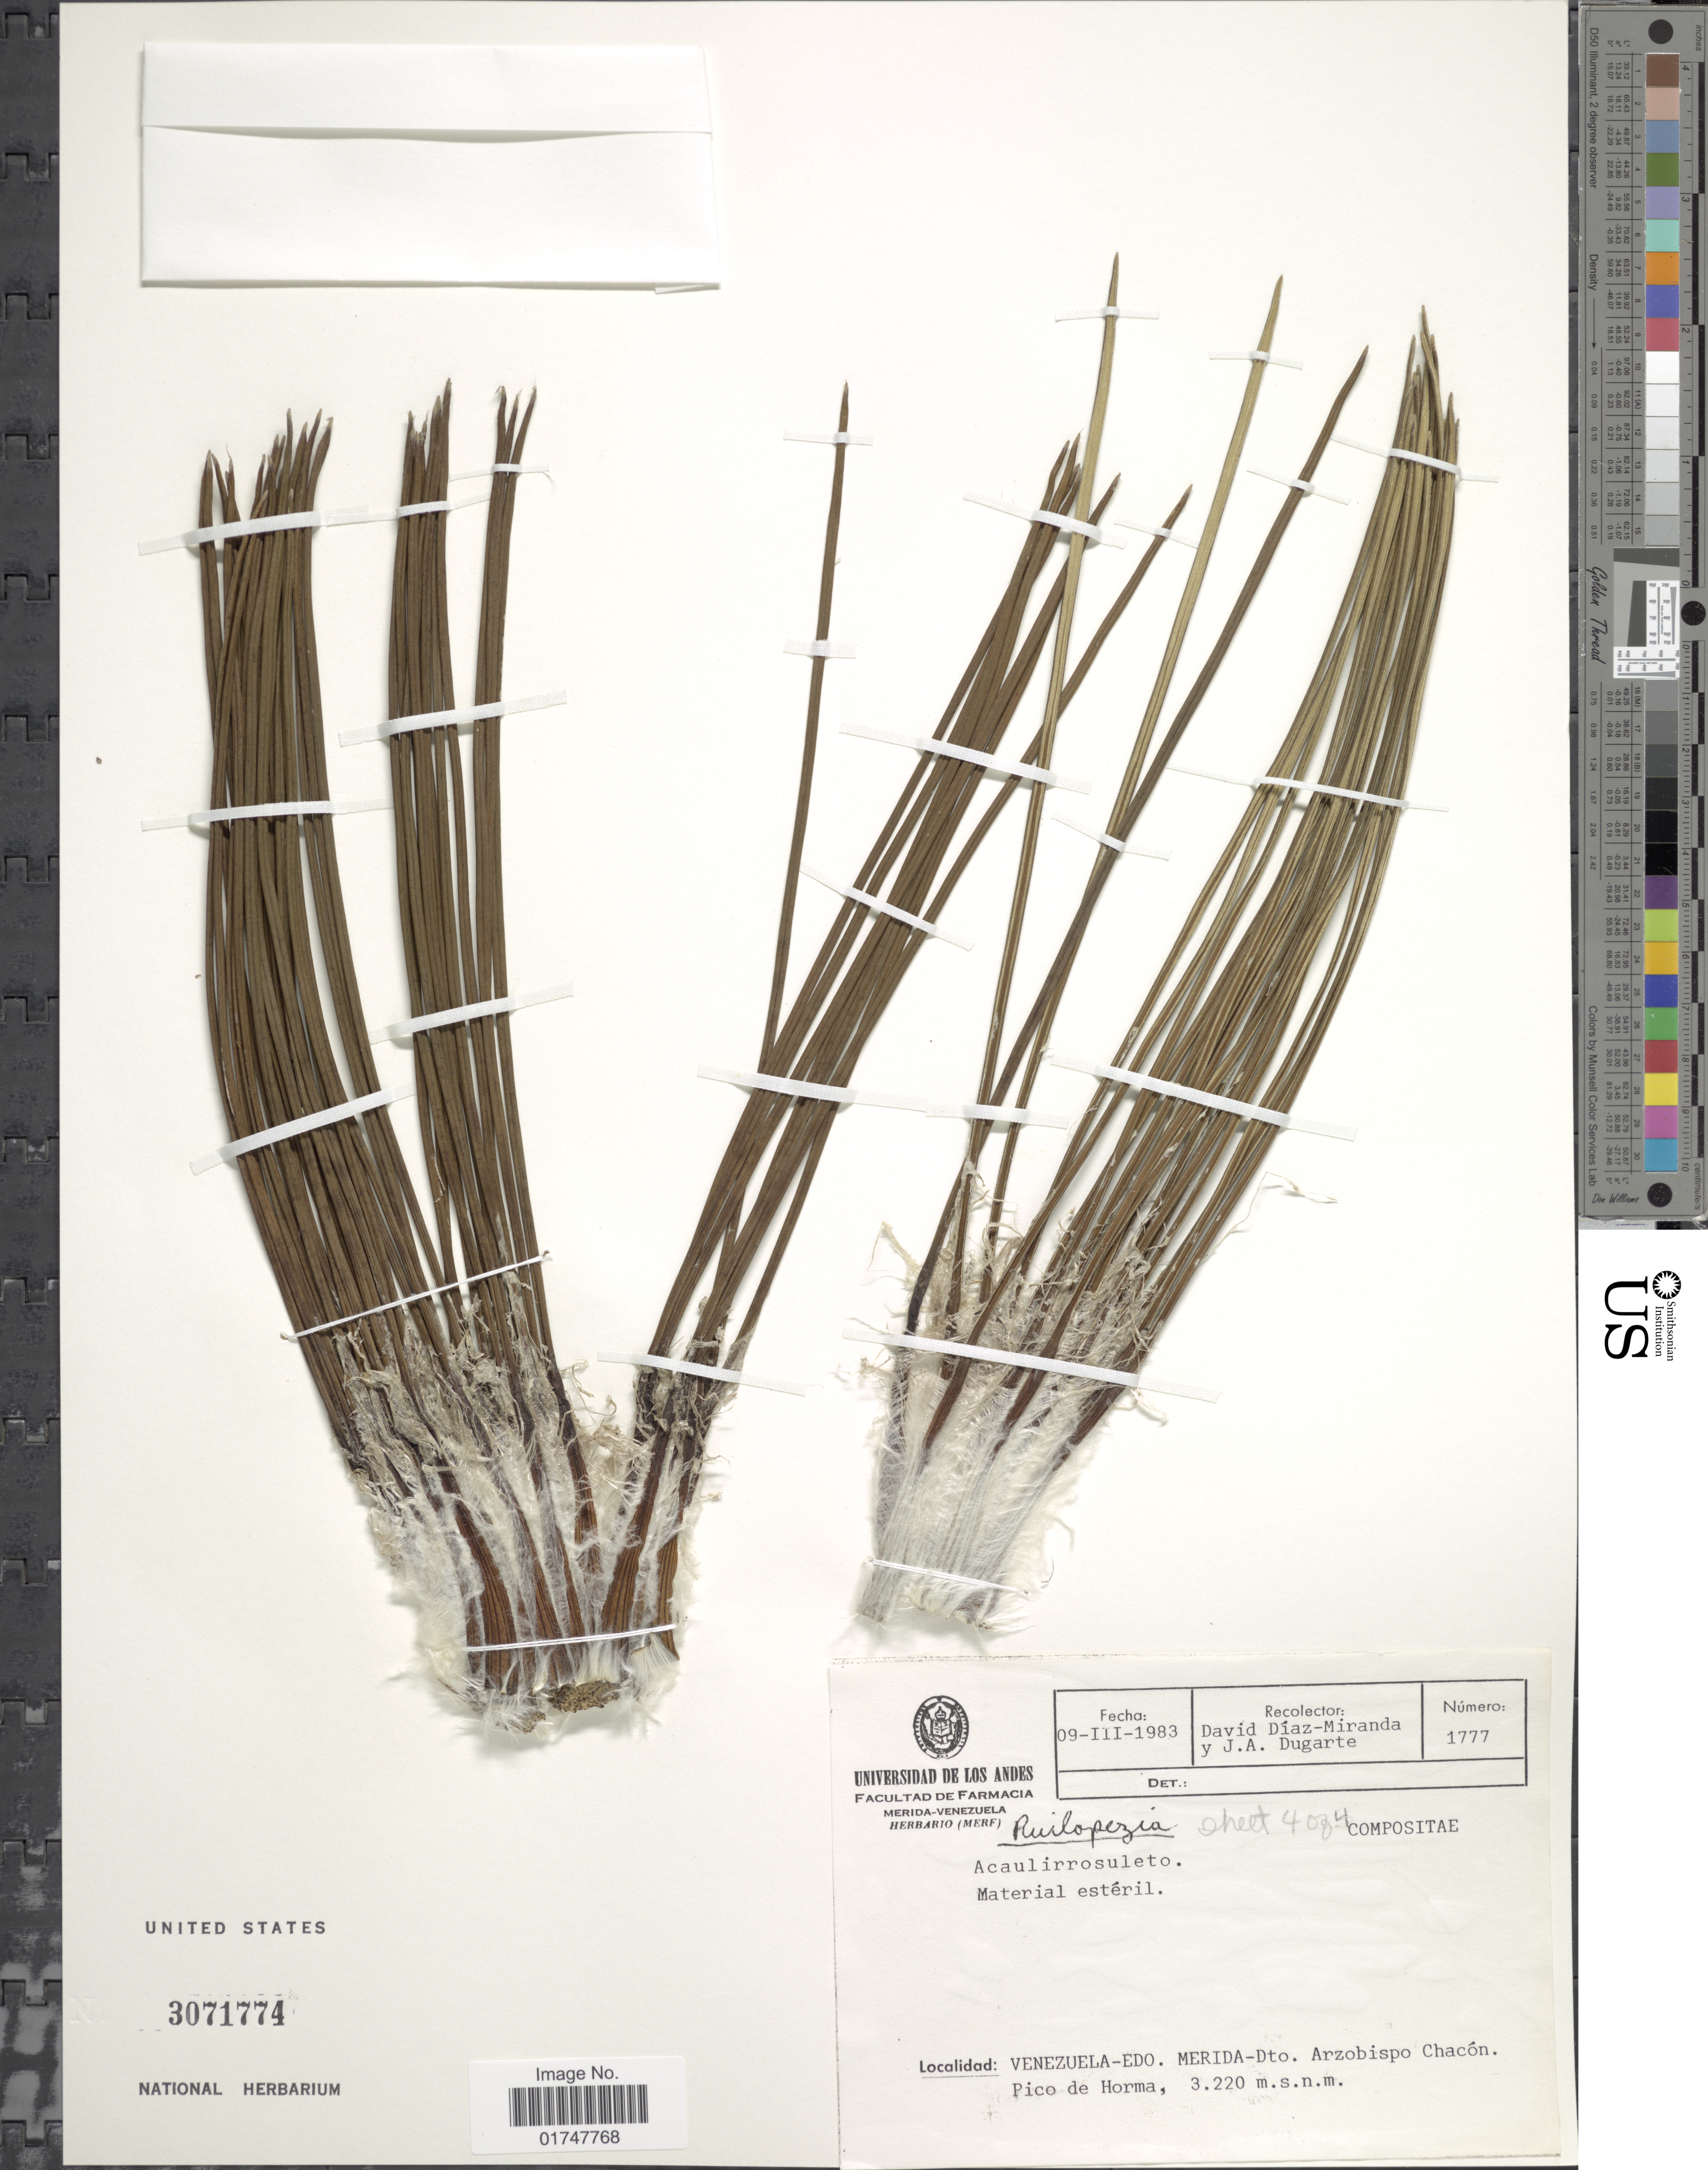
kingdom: Plantae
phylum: Tracheophyta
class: Magnoliopsida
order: Asterales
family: Asteraceae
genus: Ruilopezia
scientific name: Ruilopezia jahnii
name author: (Standl.) Cuatrec.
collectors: D. Diaz-Miranda & J. Dugarte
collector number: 1777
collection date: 1983-03-09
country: Venezuela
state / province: Mérida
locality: Dto. Arzobispo Chacón. Pico de Horma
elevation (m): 3220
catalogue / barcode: US 3071774